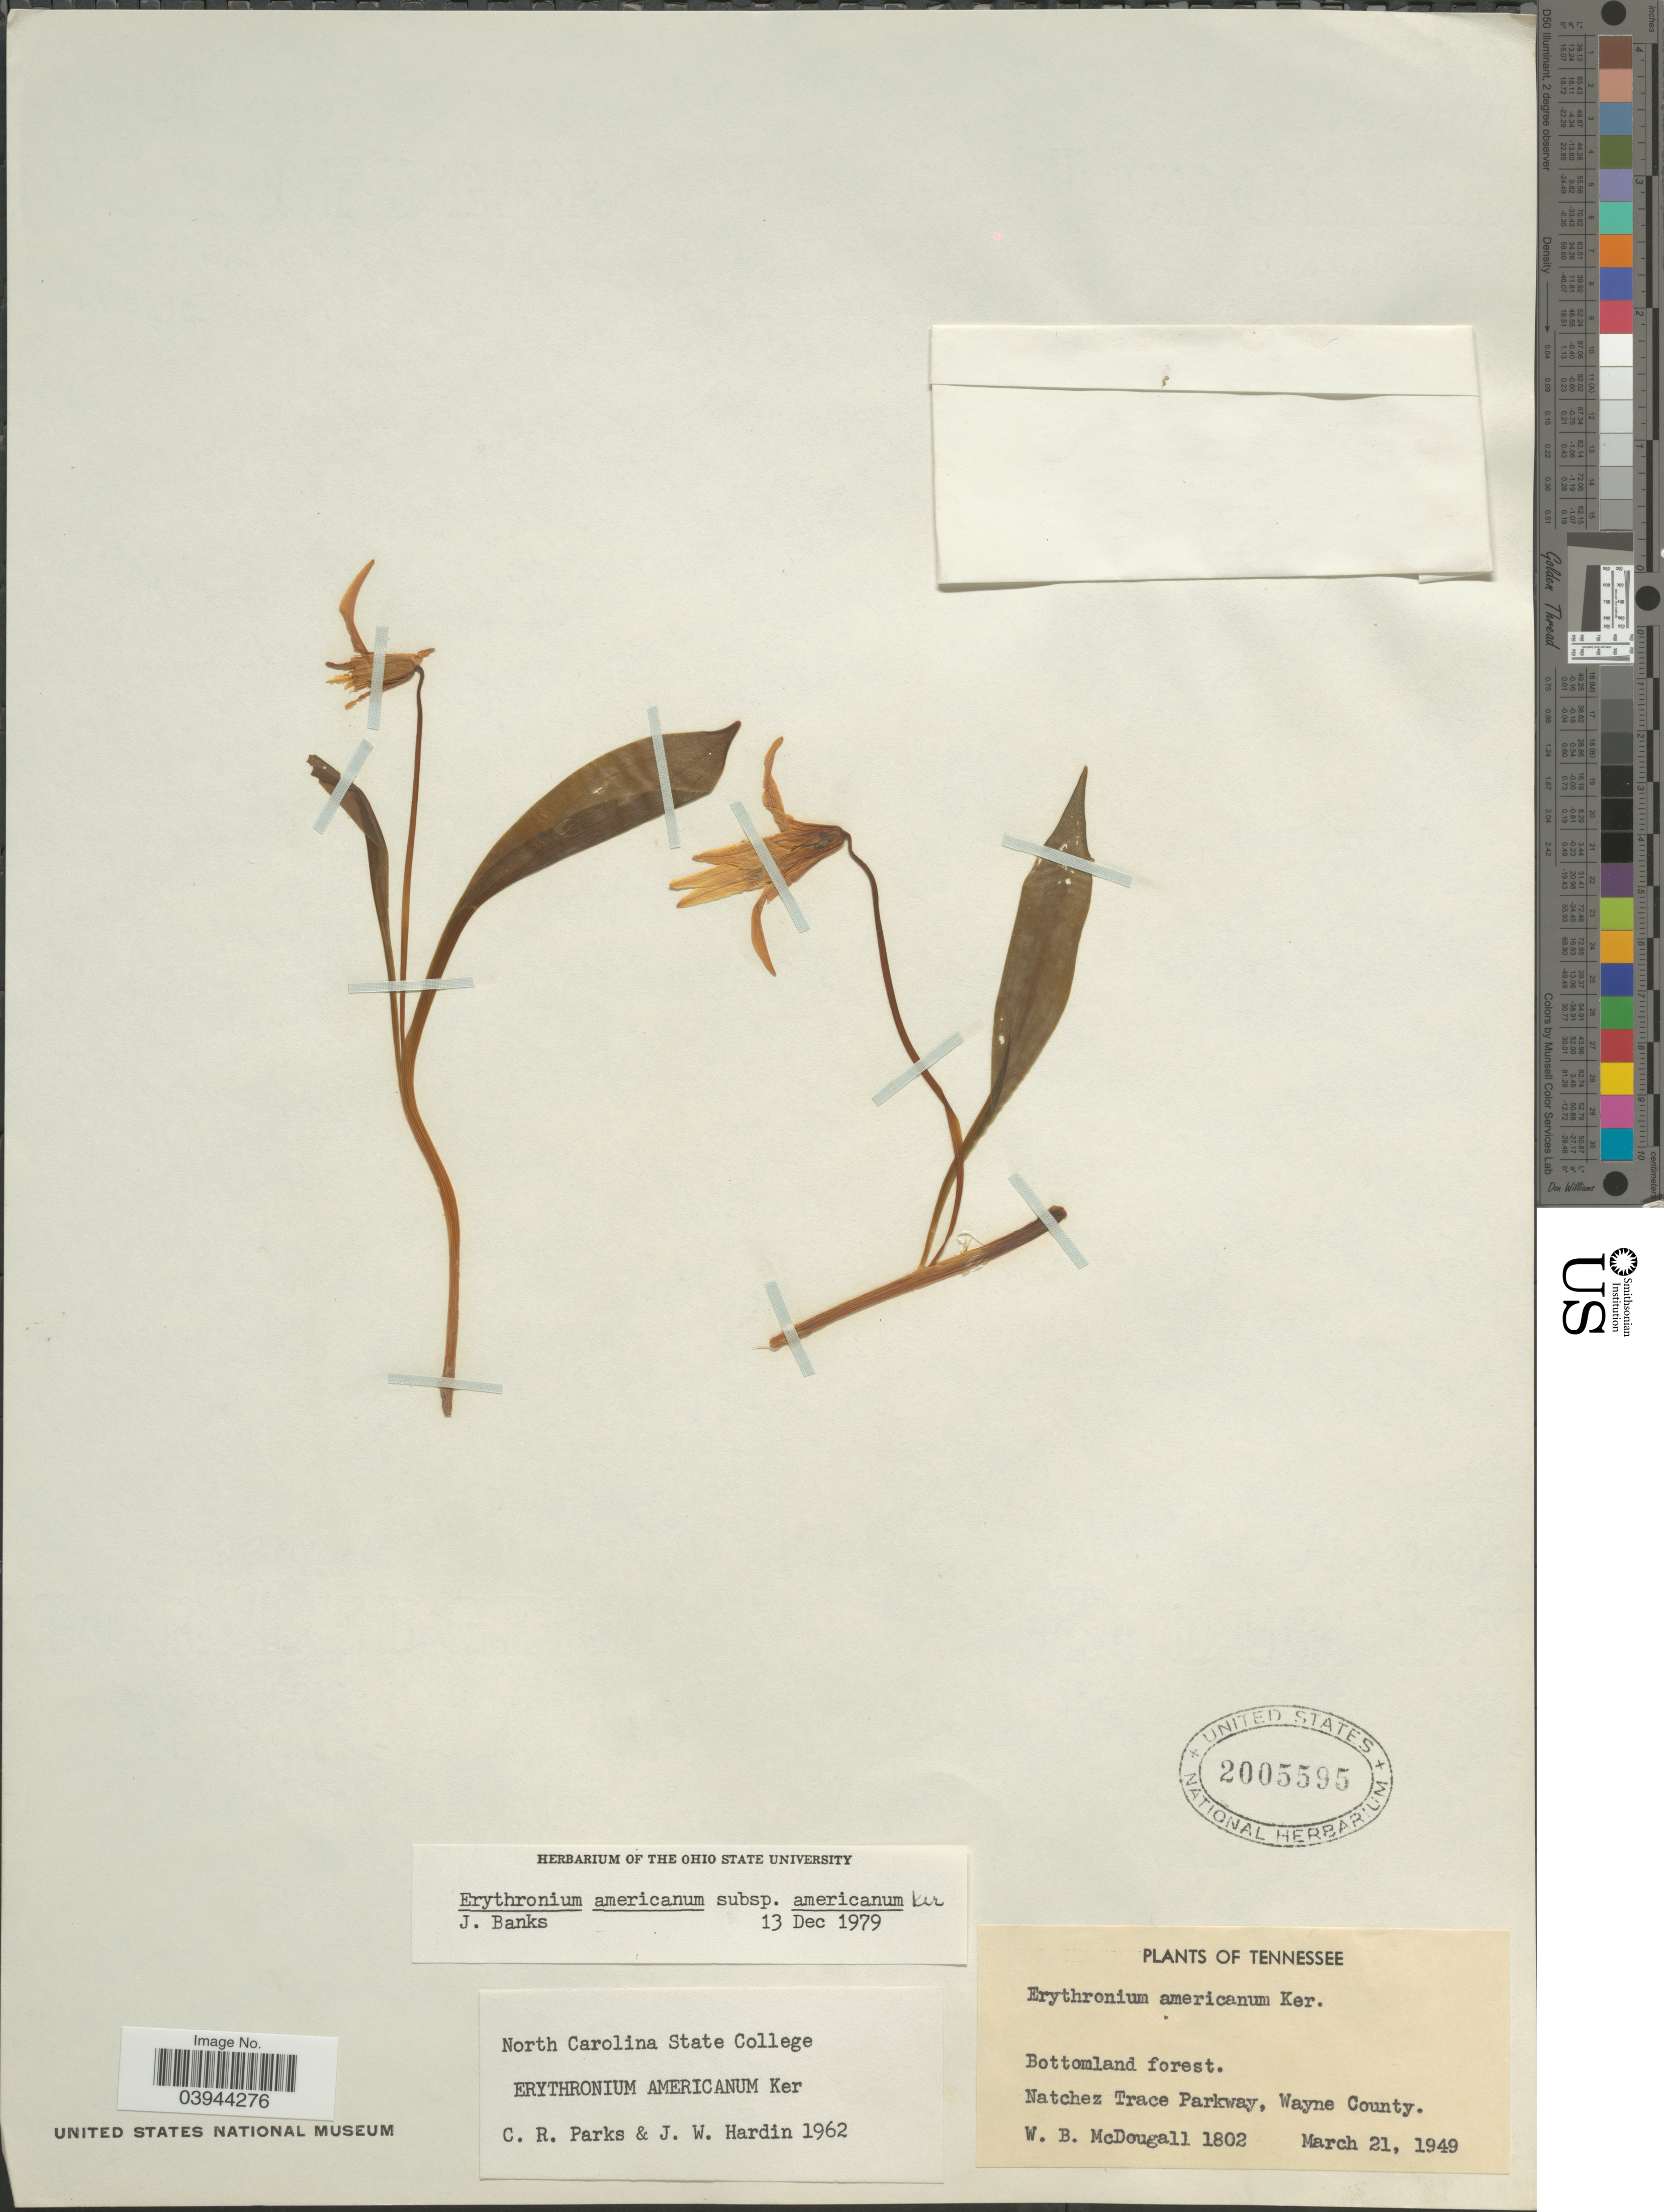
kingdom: Plantae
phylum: Tracheophyta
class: Liliopsida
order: Liliales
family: Liliaceae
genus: Erythronium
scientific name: Erythronium americanum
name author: Ker Gawl.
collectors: W. B. McDougall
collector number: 1802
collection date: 1949-03-21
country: United States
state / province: Tennessee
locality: Natchez Trace Parkway, Wayne County.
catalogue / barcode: US 2005595